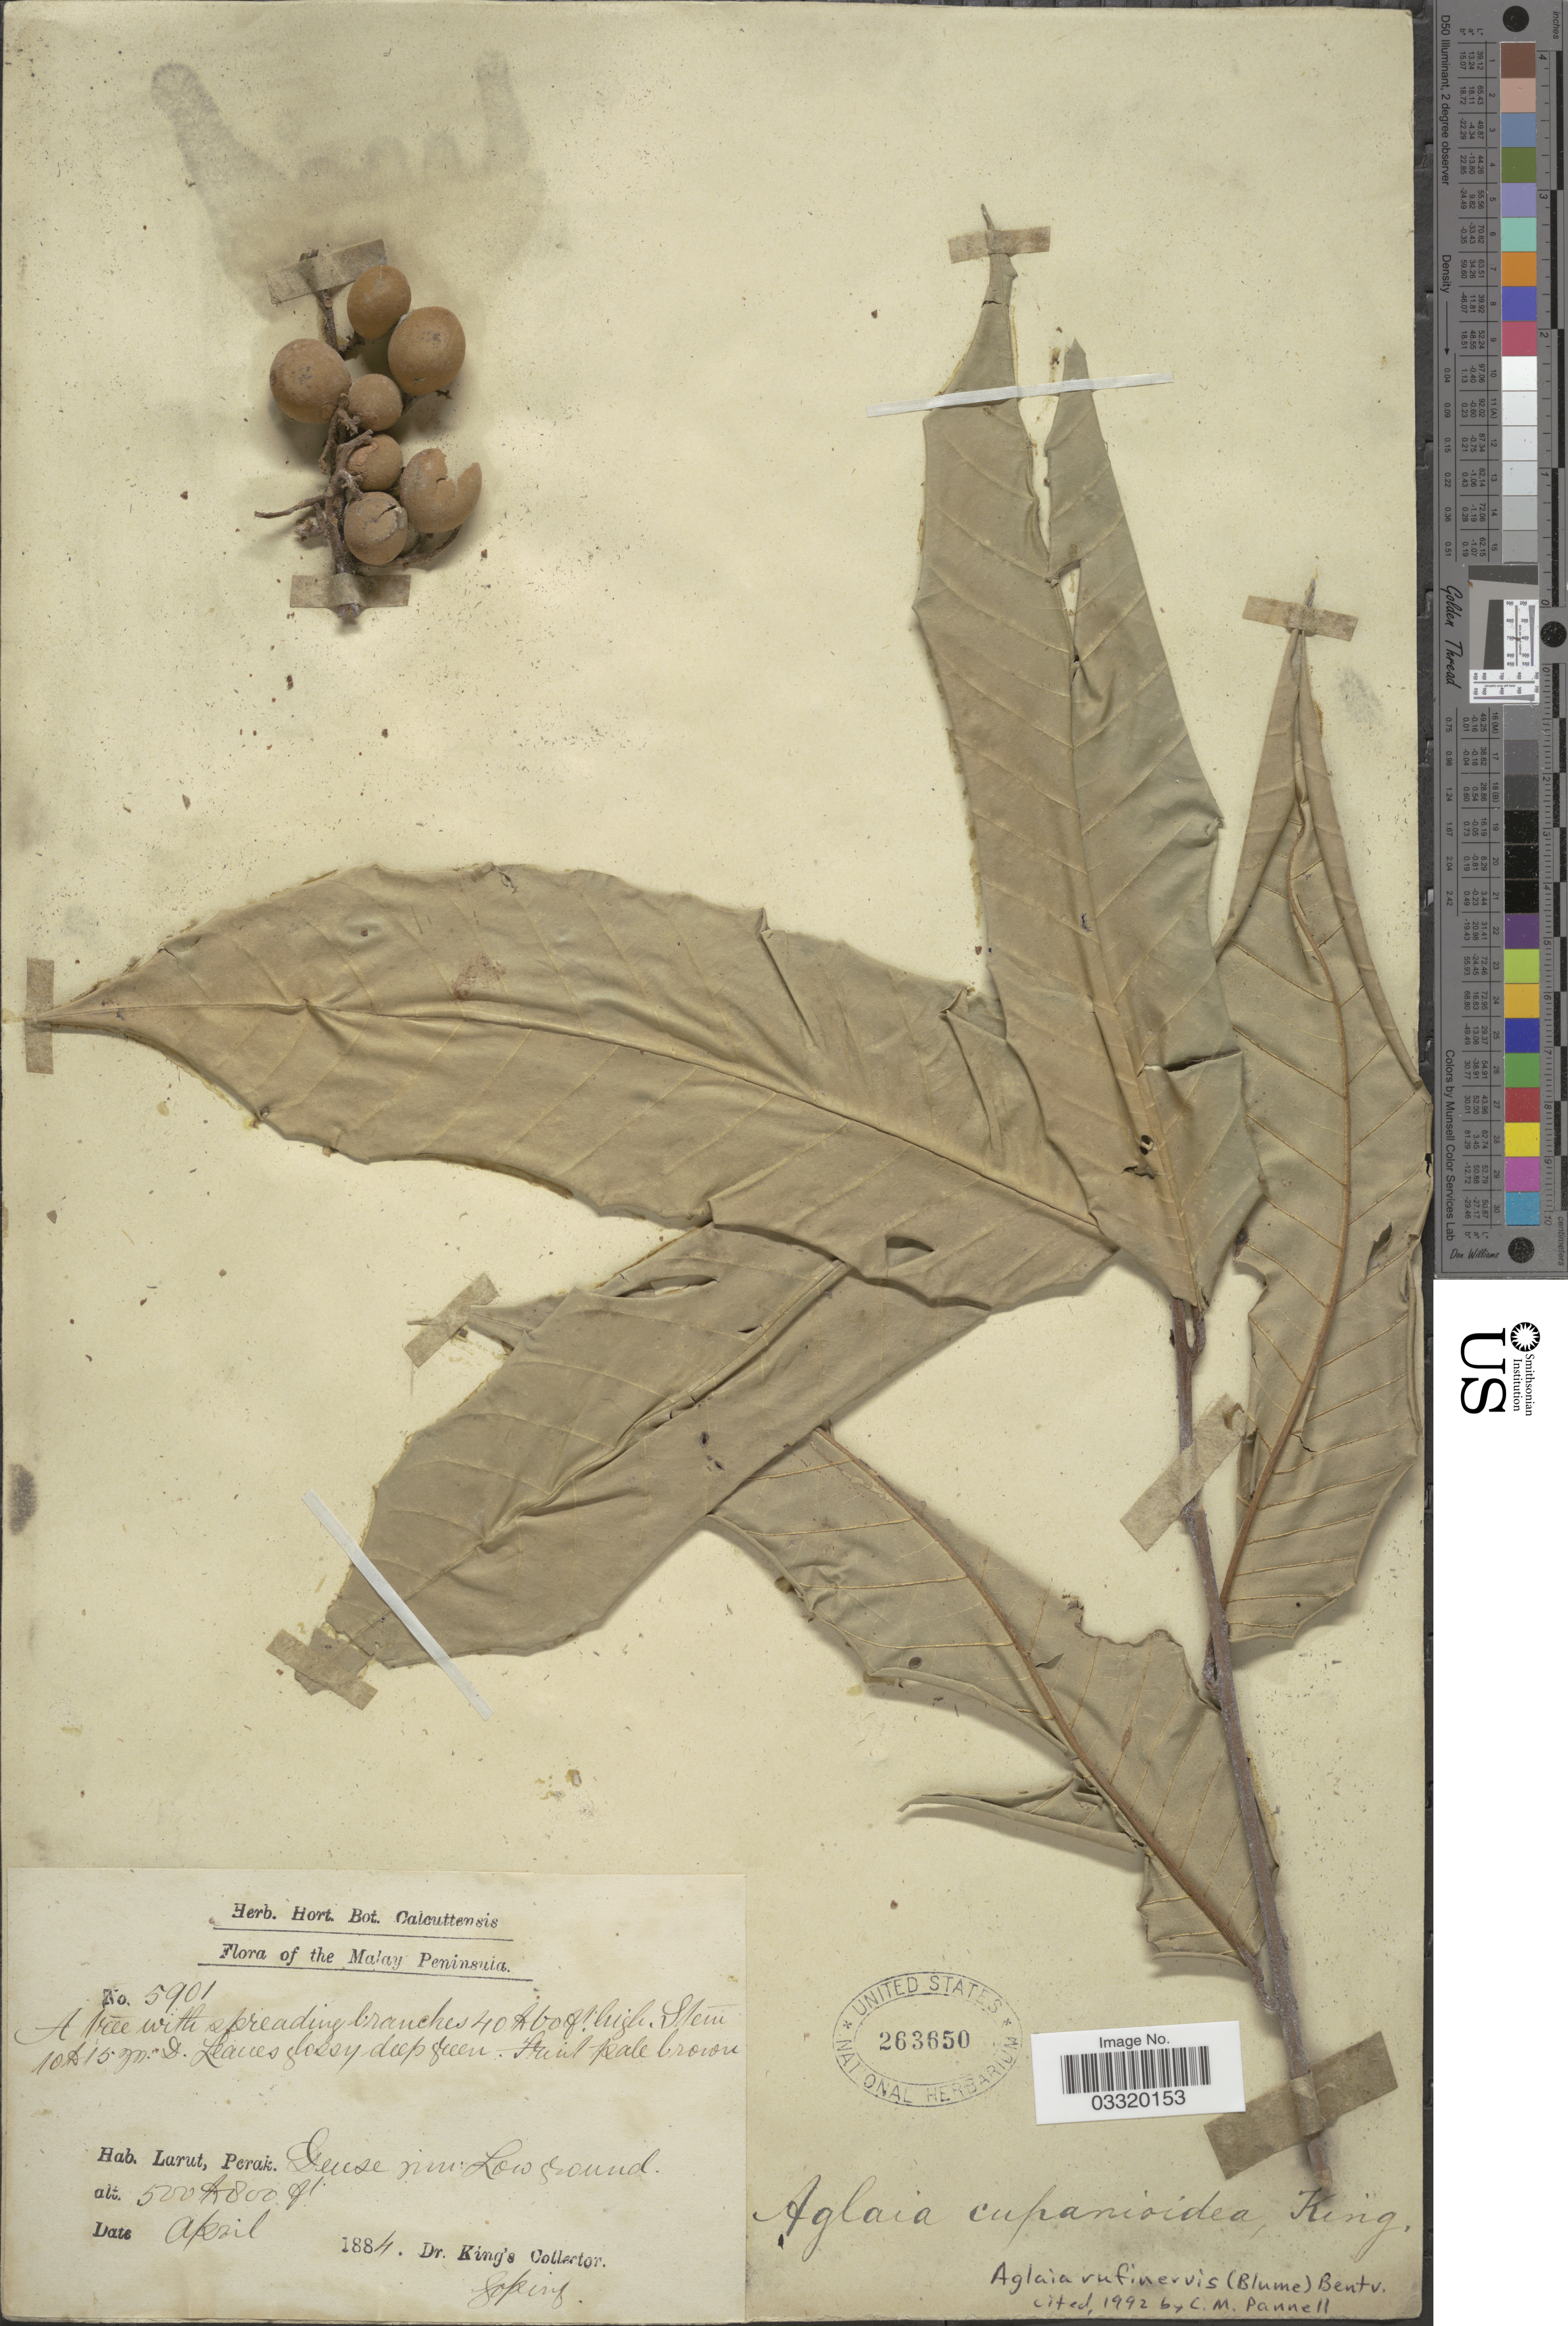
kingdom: Plantae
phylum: Tracheophyta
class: Magnoliopsida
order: Sapindales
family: Meliaceae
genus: Aglaia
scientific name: Aglaia rufinervis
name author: (Blume) Bentvelzen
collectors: Dr. King's collector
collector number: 5901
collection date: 1884-04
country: Malaysia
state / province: Perak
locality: Malay Peninsula. Larut, Perak.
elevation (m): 152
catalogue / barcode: US 263650